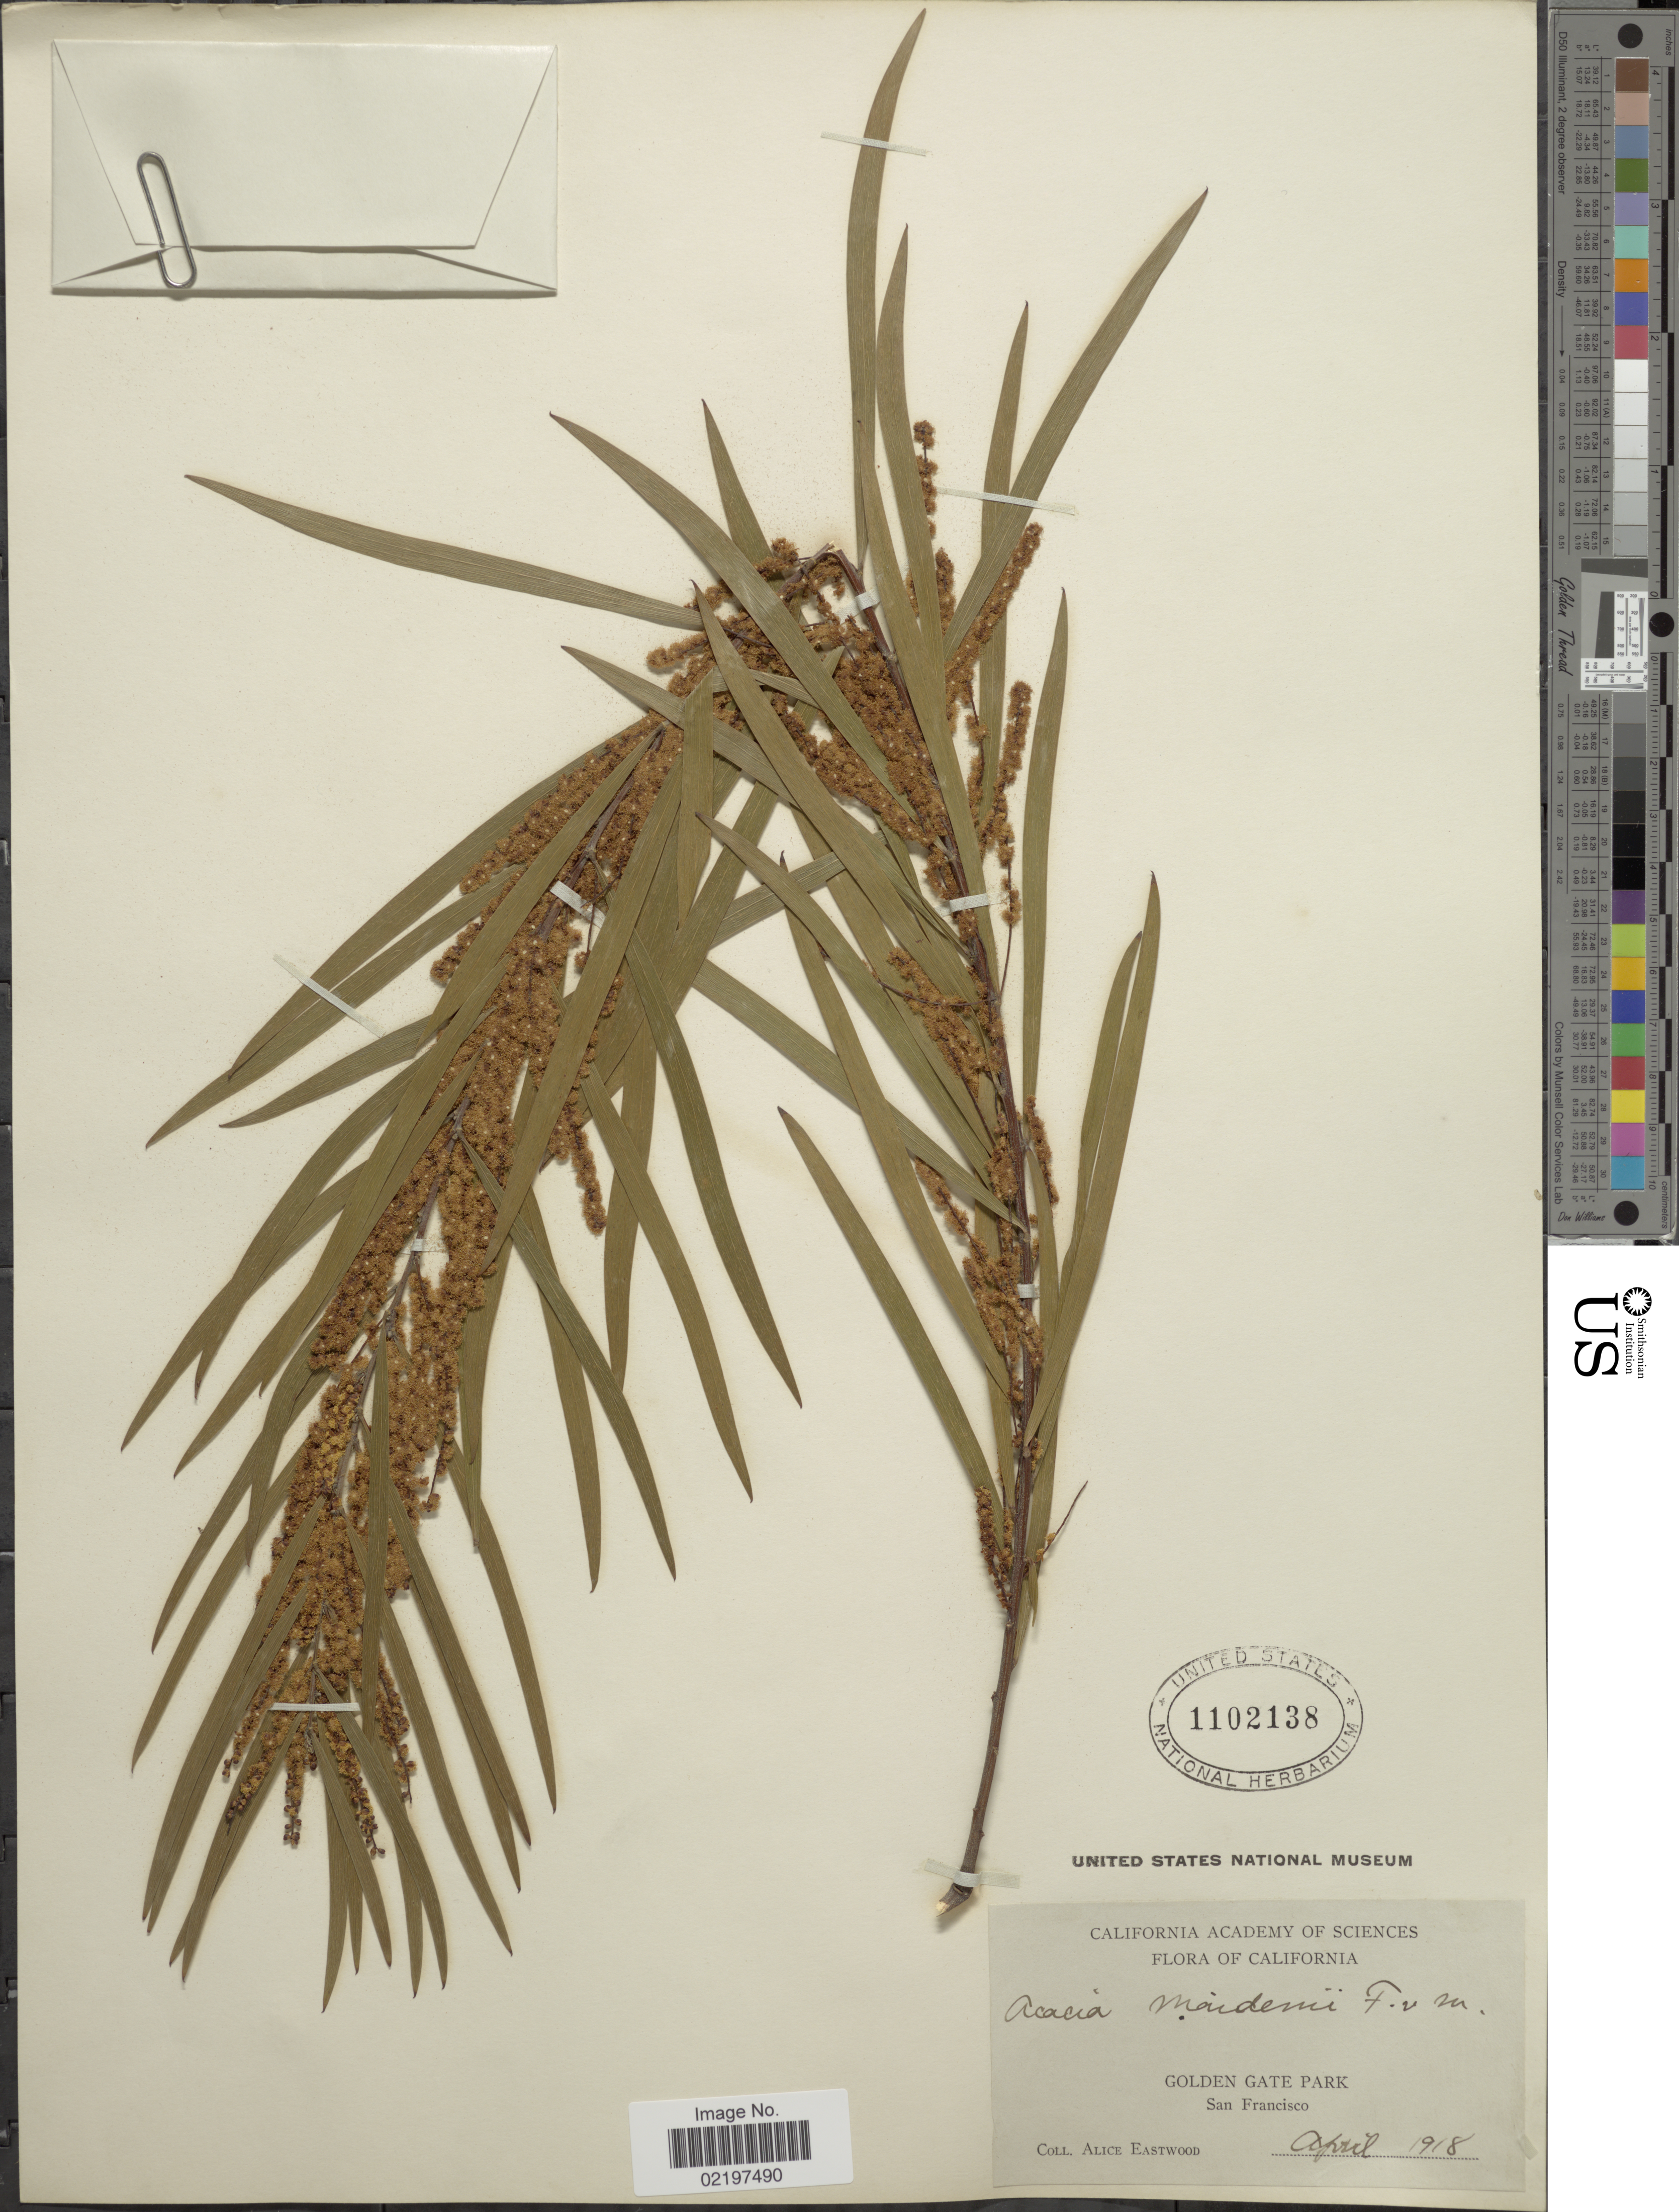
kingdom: Plantae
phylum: Tracheophyta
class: Magnoliopsida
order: Fabales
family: Fabaceae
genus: Acacia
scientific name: Acacia maidenii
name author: F. Muell.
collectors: A. Eastwood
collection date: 1918-04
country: United States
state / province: California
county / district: San Francisco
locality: Golden Gate Park, San Francisco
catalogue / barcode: US 1102138